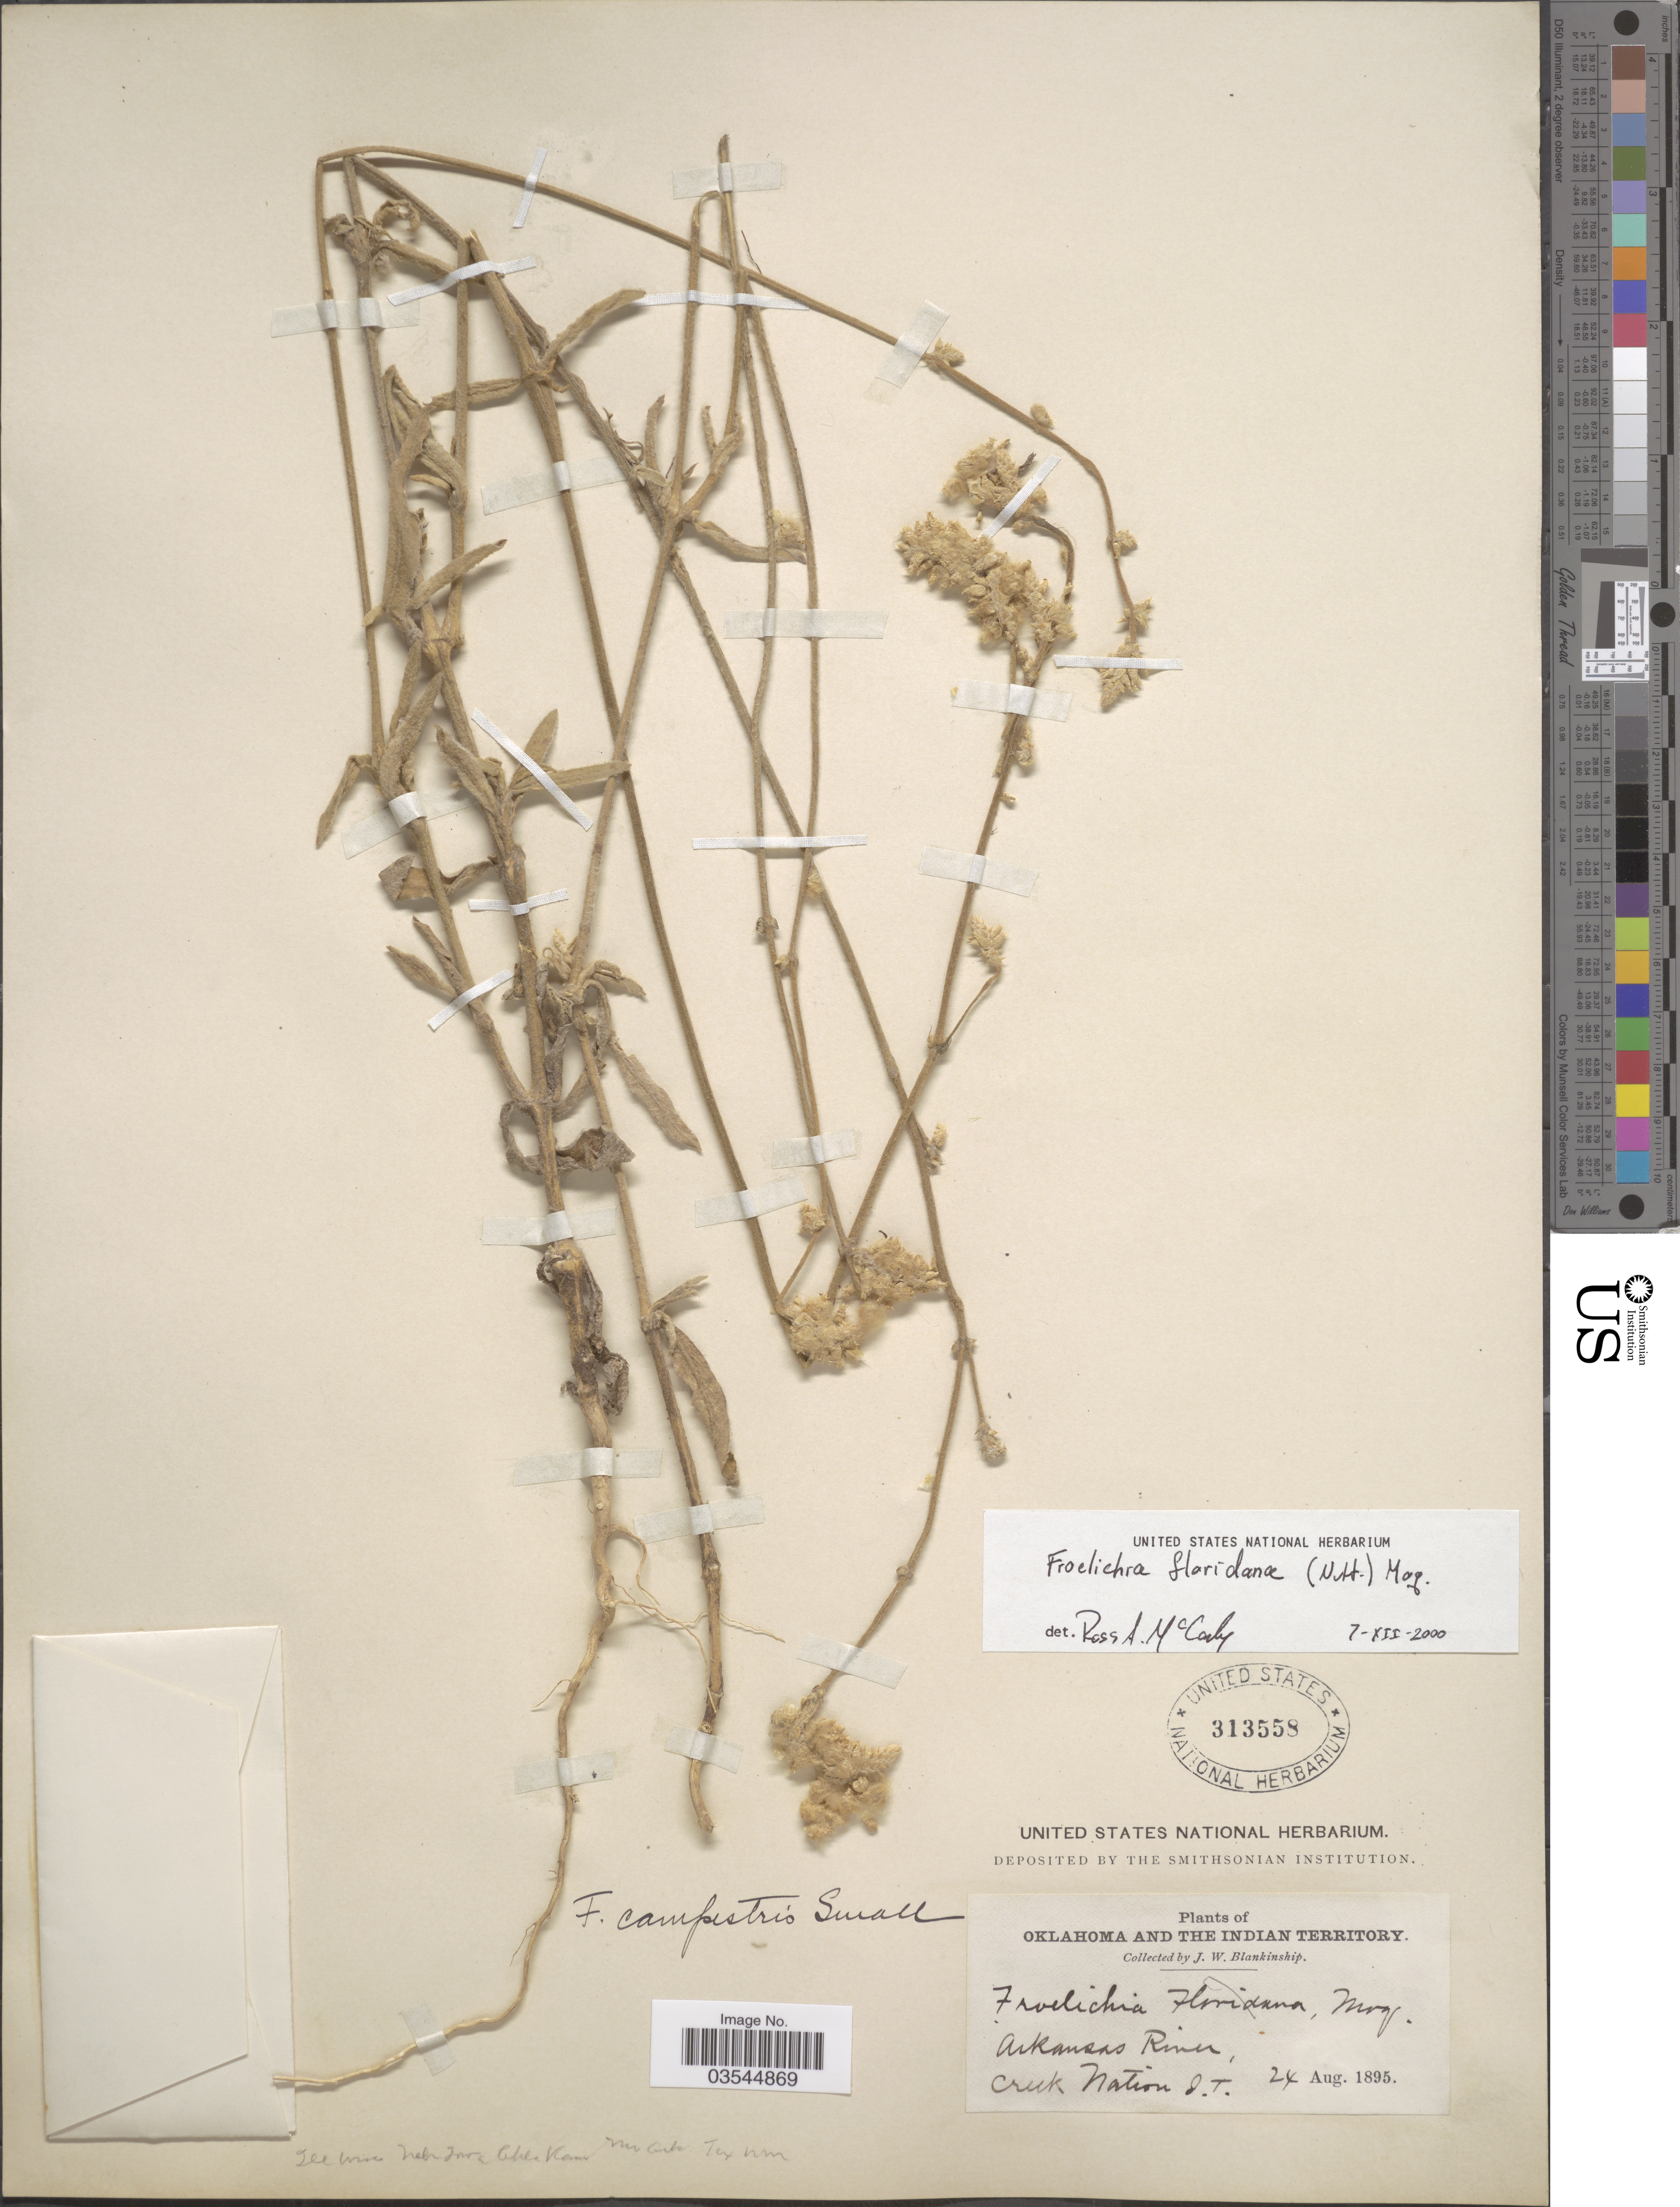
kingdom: Plantae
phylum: Tracheophyta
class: Magnoliopsida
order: Caryophyllales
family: Amaranthaceae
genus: Froelichia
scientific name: Froelichia floridana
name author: (Nutt.) Moq.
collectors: J. W. Blankinship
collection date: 1895-08-24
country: United States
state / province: Oklahoma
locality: Indian Territory. Arkansas River. Creek Nation.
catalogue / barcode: US 313558